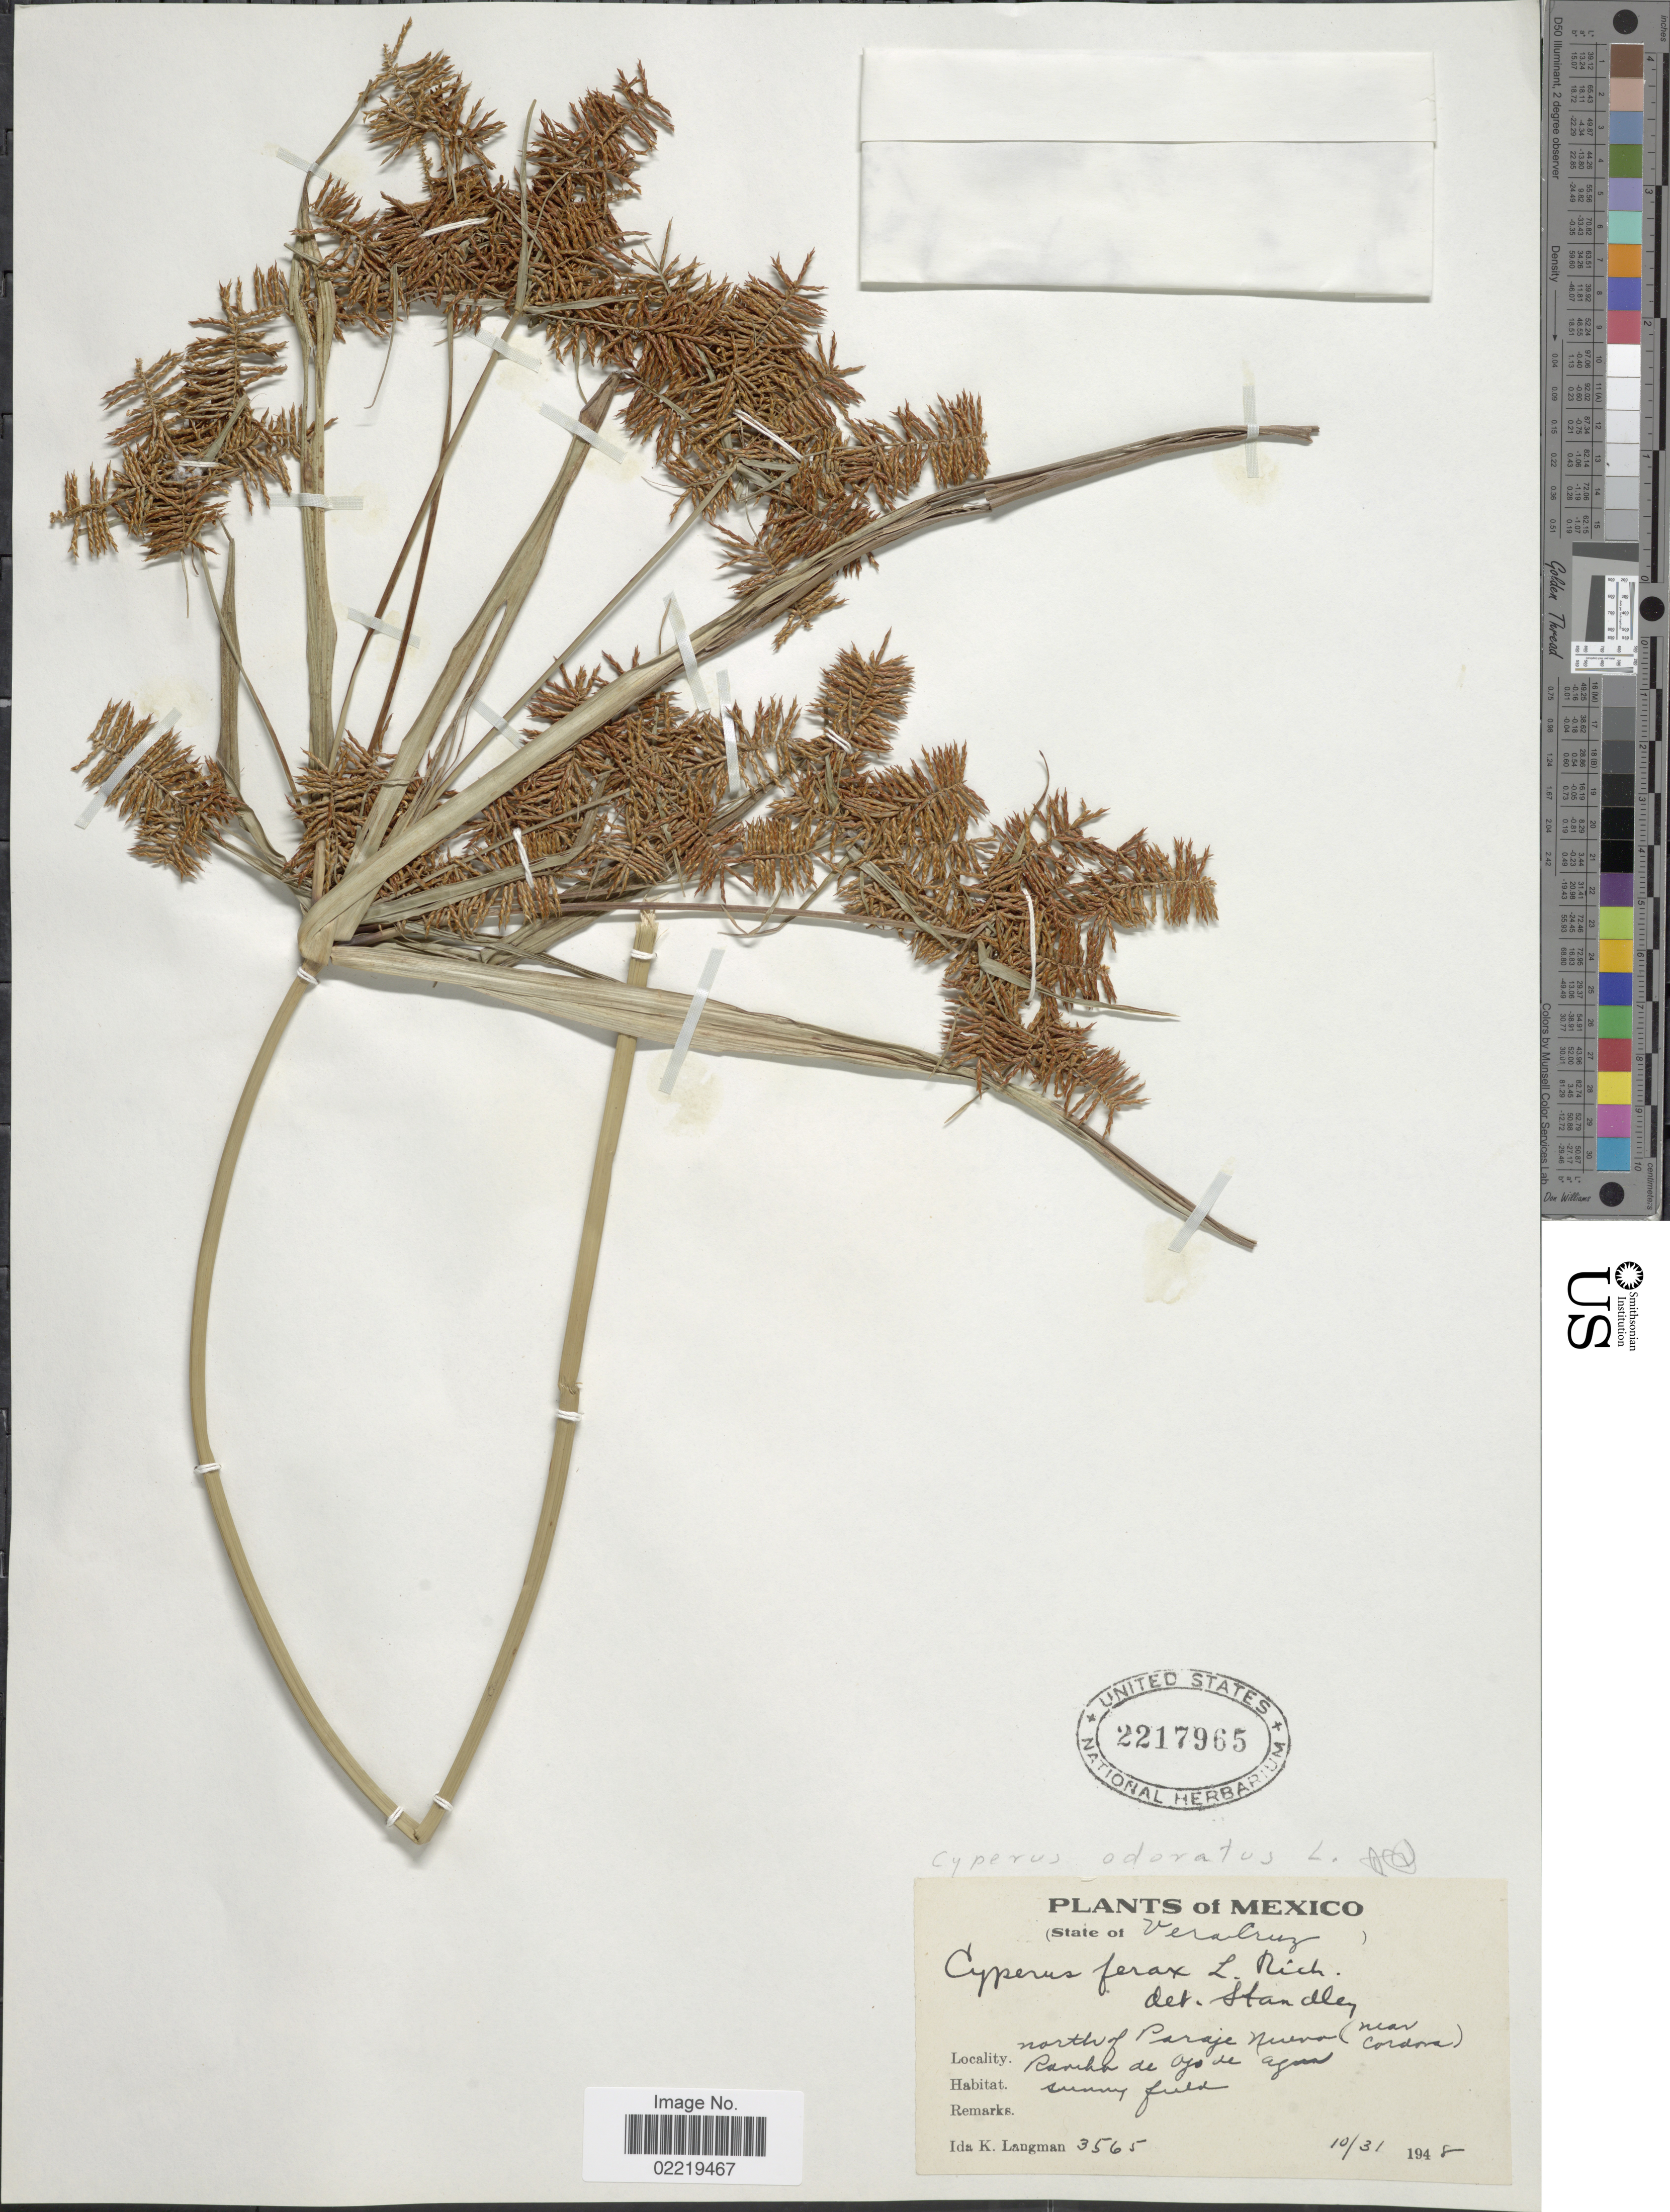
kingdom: Plantae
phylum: Tracheophyta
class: Liliopsida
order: Poales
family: Cyperaceae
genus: Cyperus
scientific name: Cyperus odoratus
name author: L.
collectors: I. K. Langman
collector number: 3565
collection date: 1948-10-31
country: Mexico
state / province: Veracruz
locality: Sunny field, Rancho de Ojo de Agua, north of Paraje Nuevo (near Cordova), state of Vera Cruz.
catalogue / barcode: US 2217965